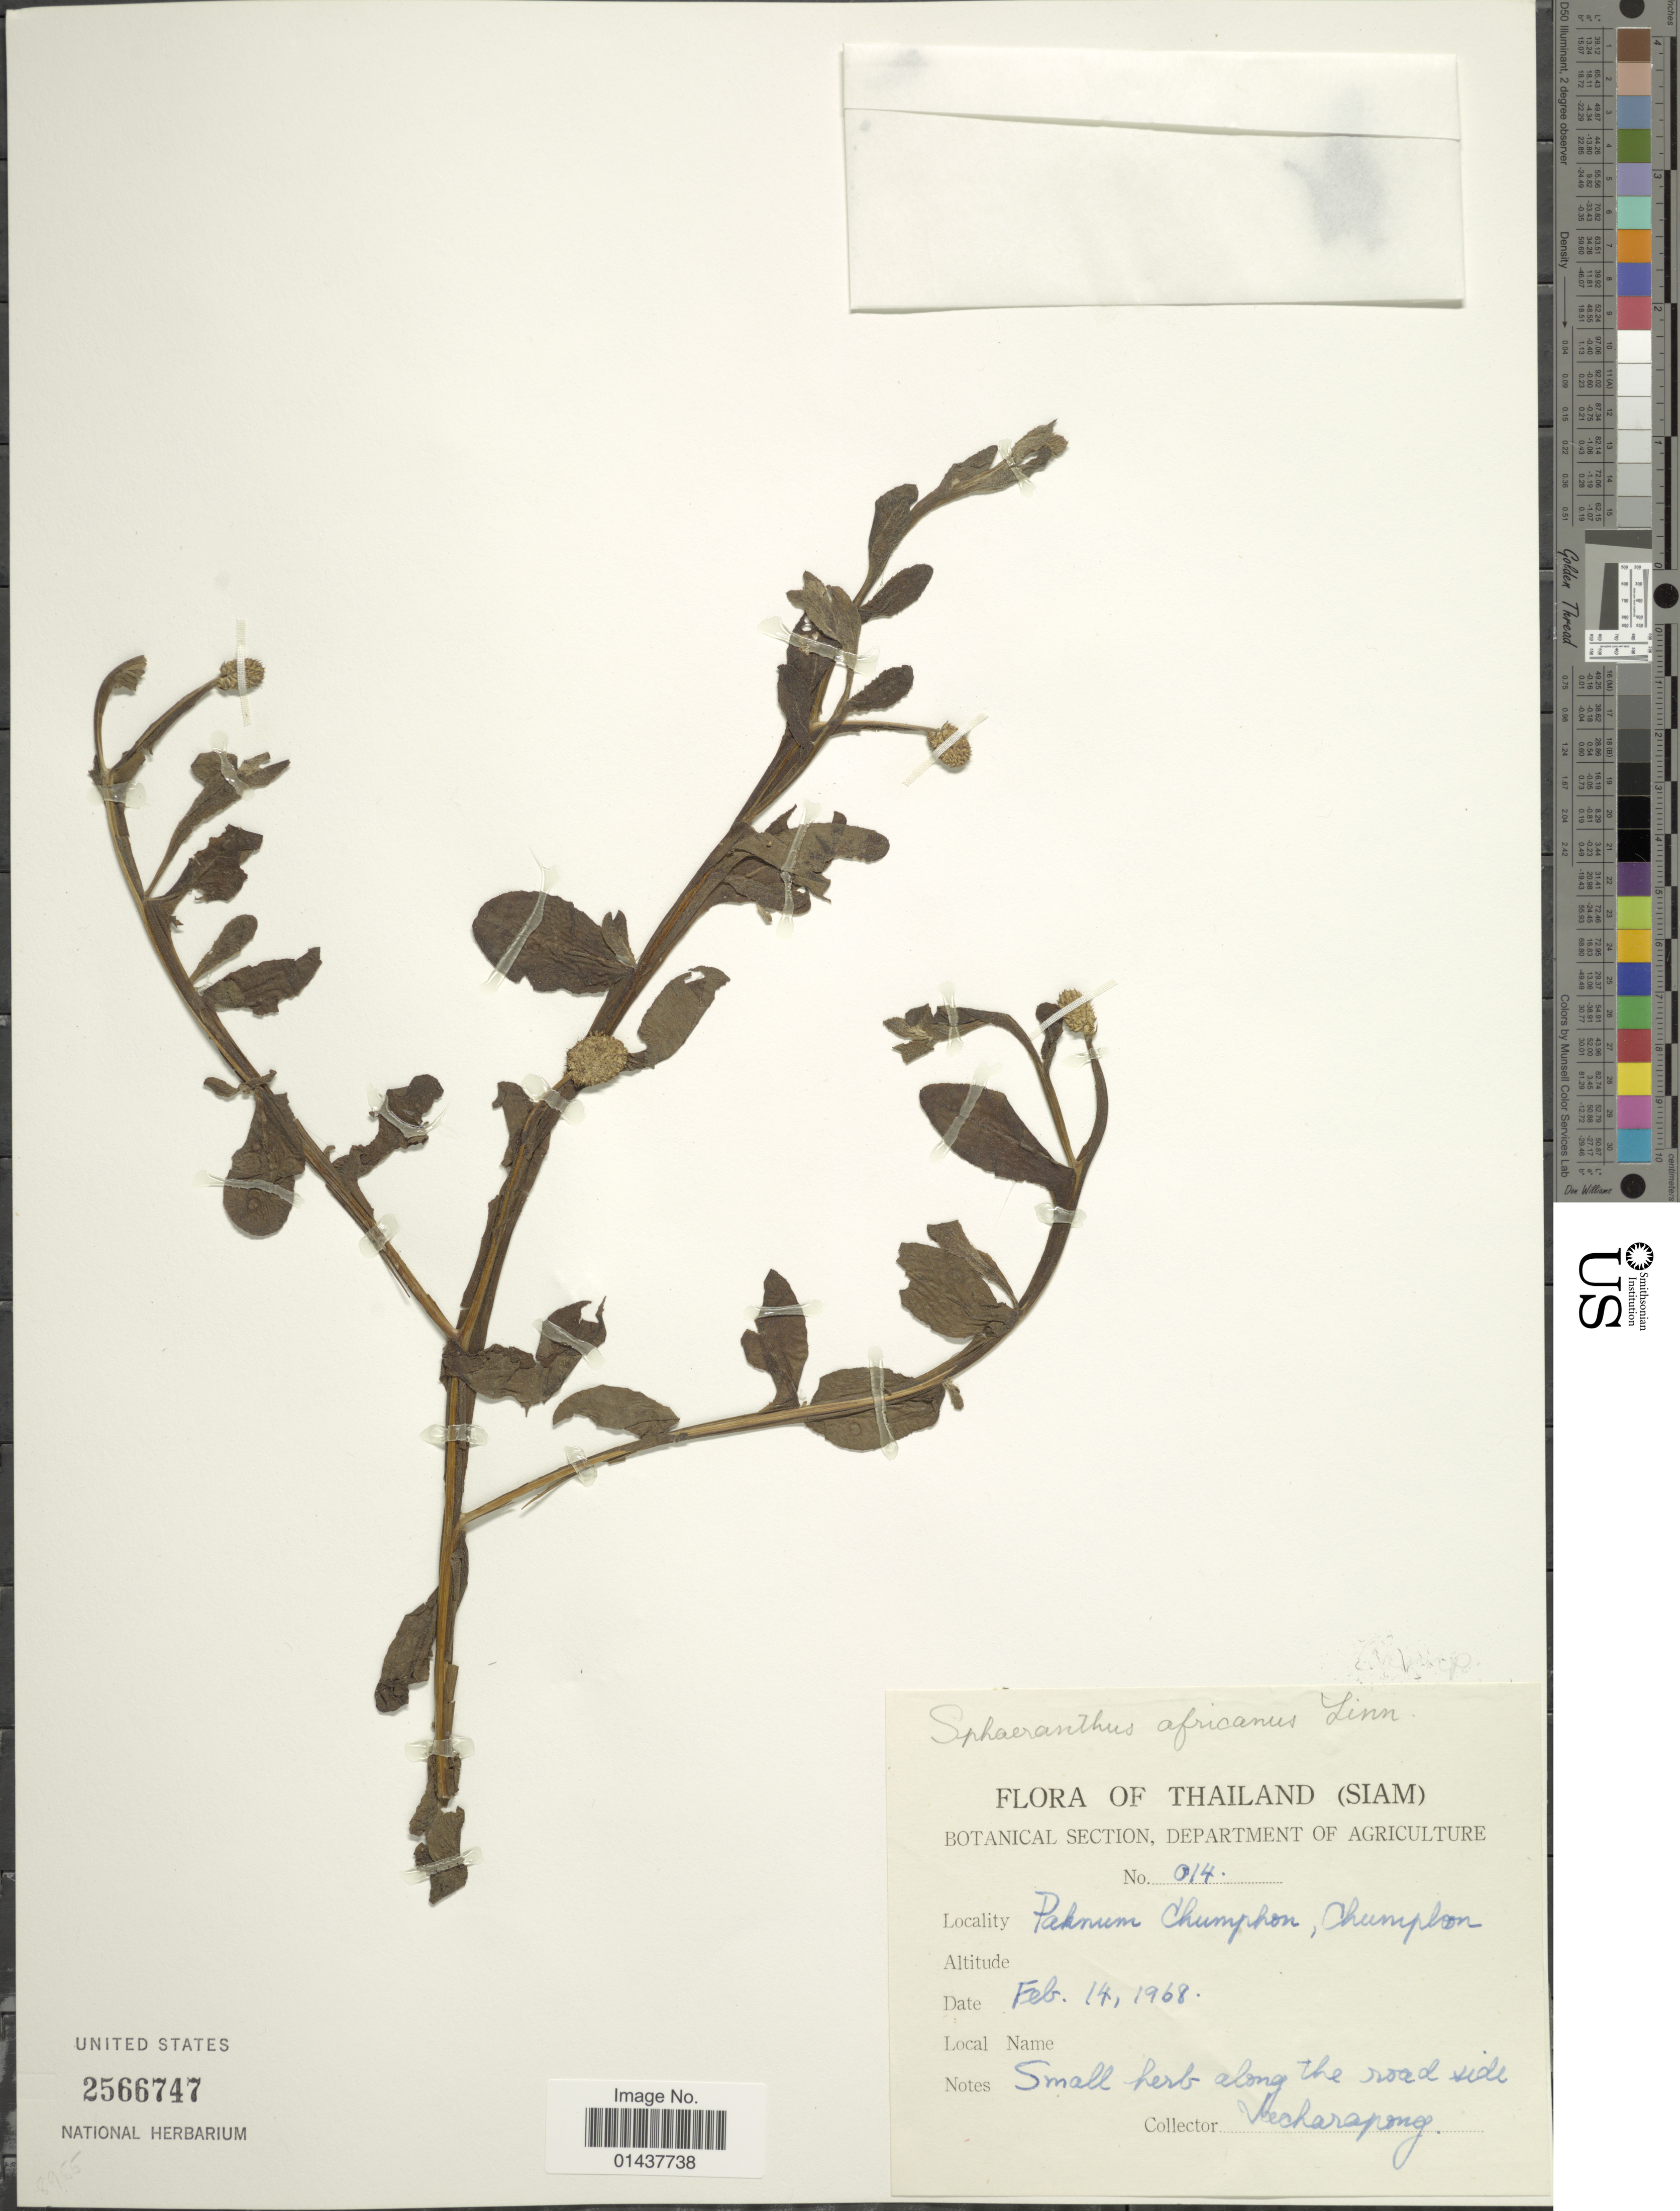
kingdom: Plantae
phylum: Tracheophyta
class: Magnoliopsida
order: Asterales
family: Asteraceae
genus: Sphaeranthus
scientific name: Sphaeranthus africanus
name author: L.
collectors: Vacharapong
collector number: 014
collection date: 1968-02-14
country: Thailand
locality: Siam, Paknum Chumphon, Chimplon, Small herb along the road sides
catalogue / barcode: US 2566747